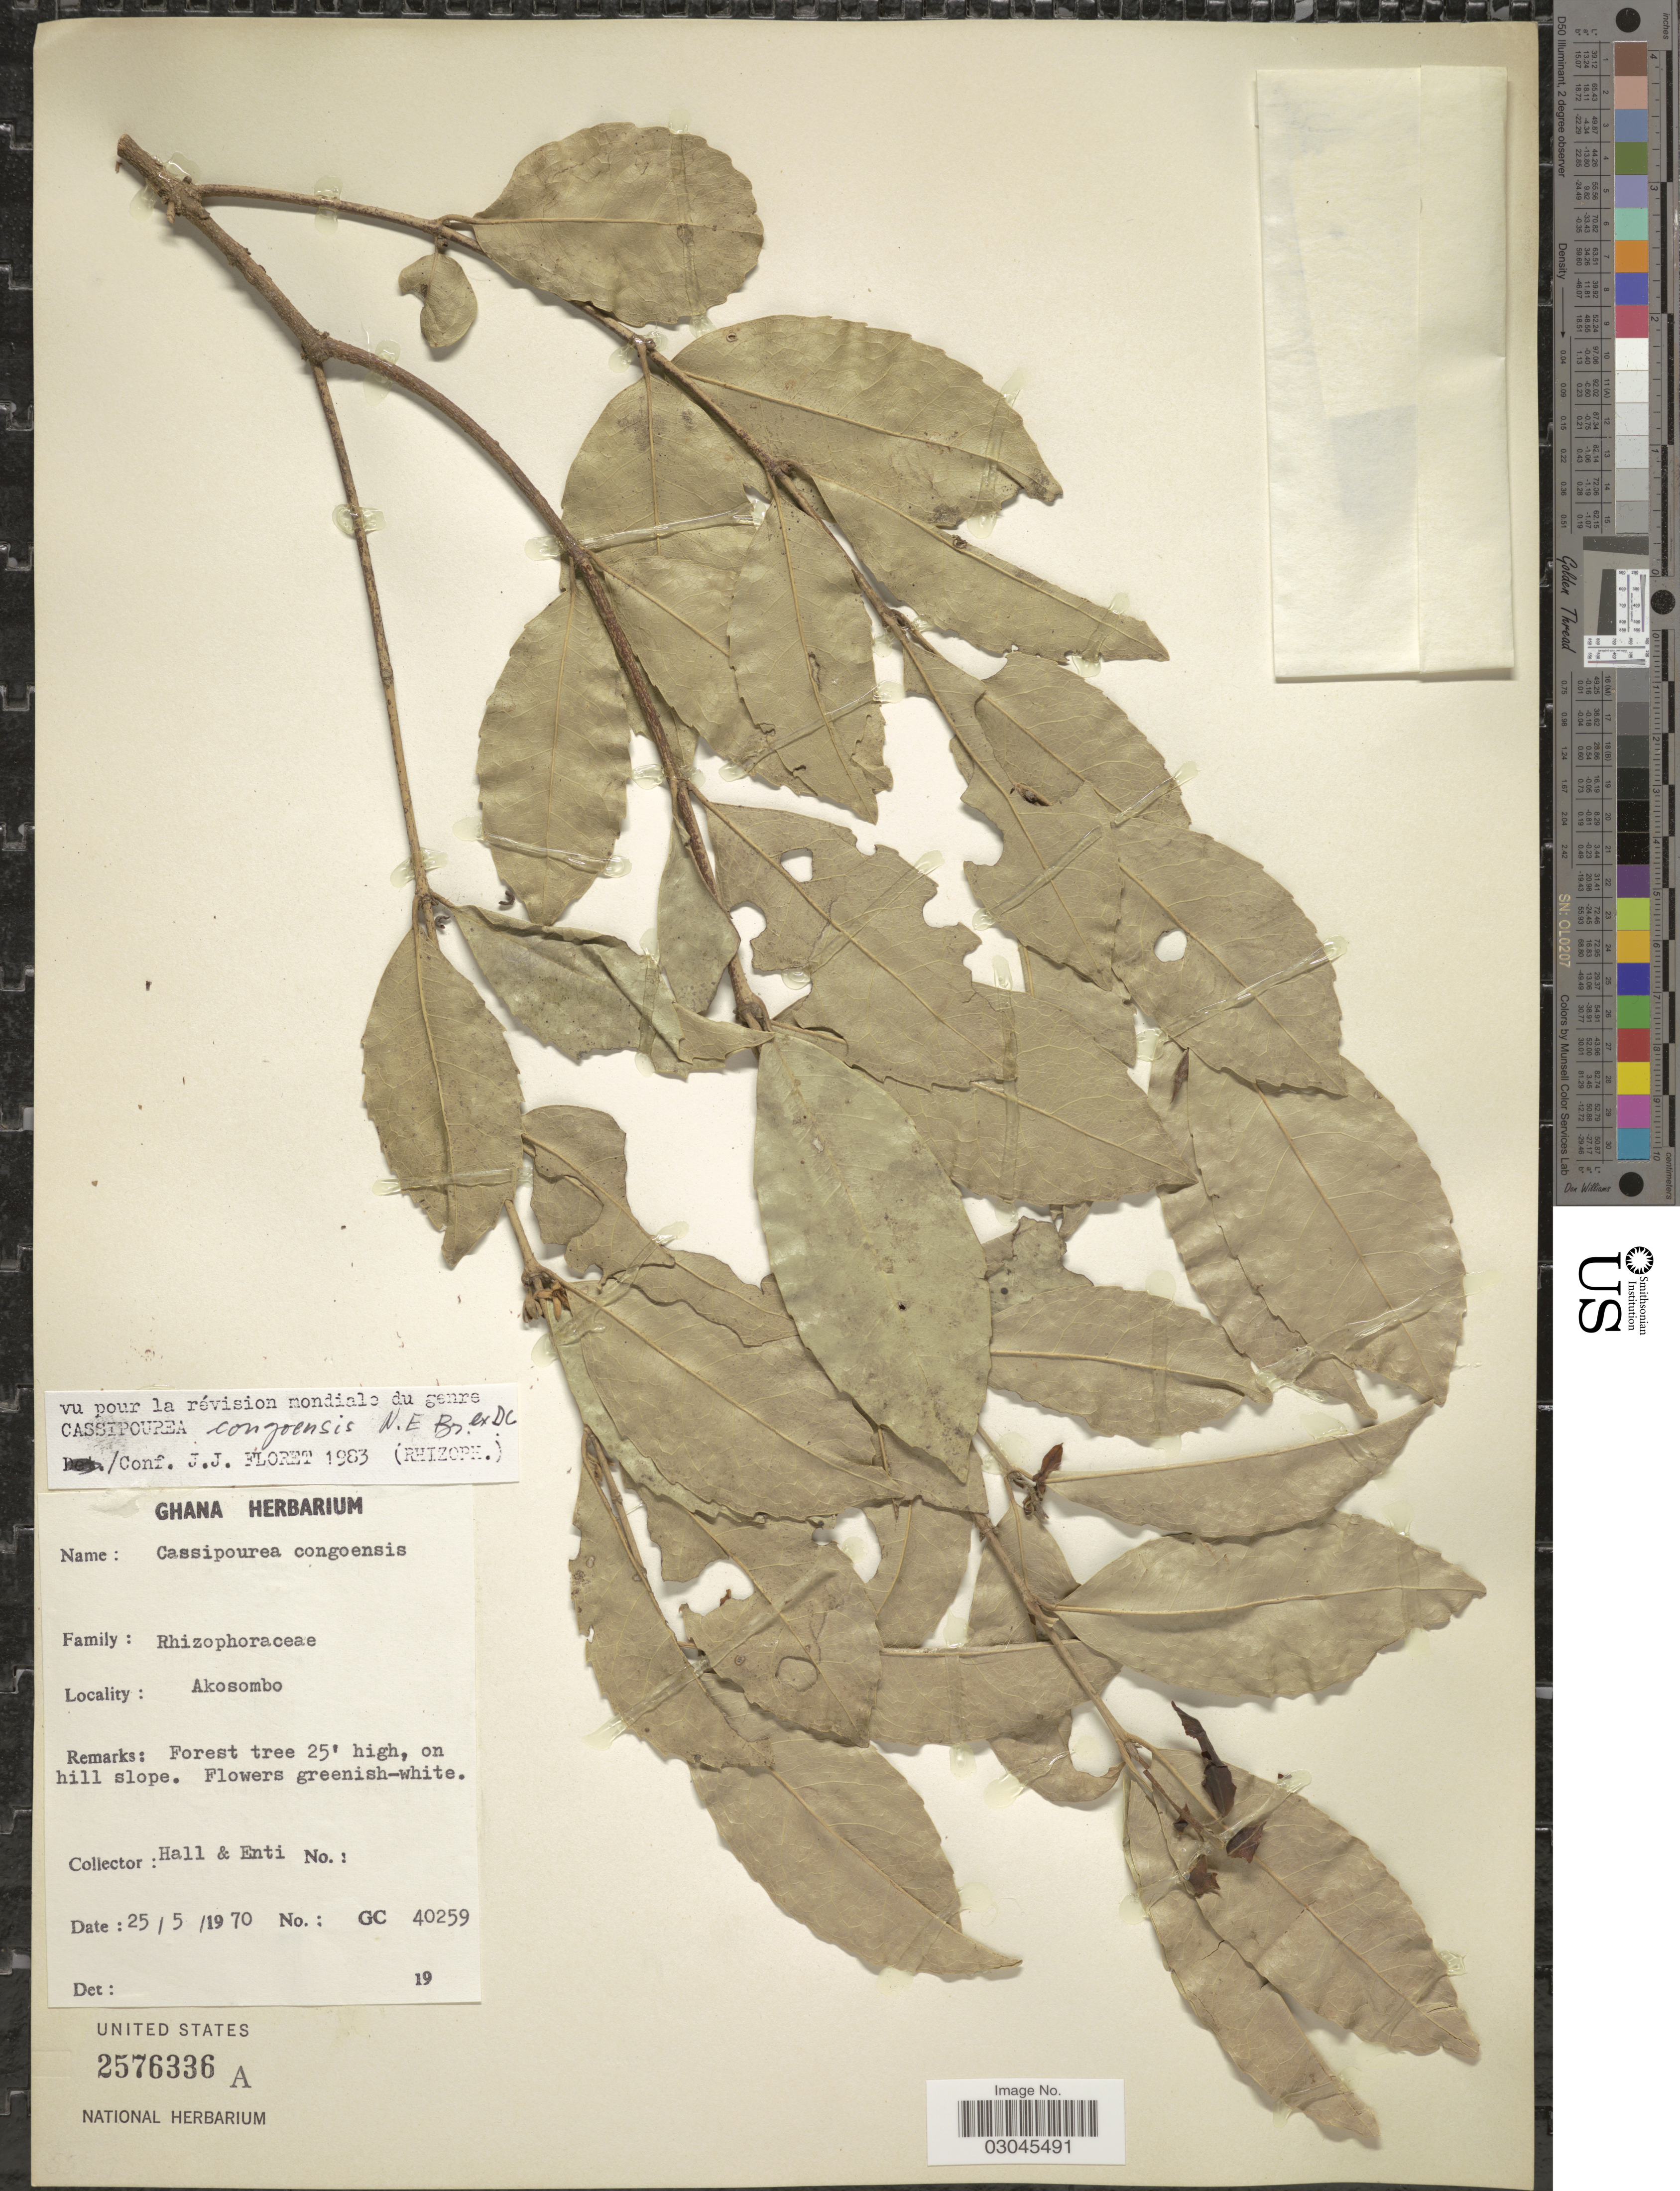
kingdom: Plantae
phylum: Tracheophyta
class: Magnoliopsida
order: Malpighiales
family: Rhizophoraceae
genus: Cassipourea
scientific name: Cassipourea congoensis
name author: R. Br. ex DC.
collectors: -- Hall & -. Enti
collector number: GC40259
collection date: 1970-05-25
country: Ghana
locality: Akosombo.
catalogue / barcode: US 2576336A